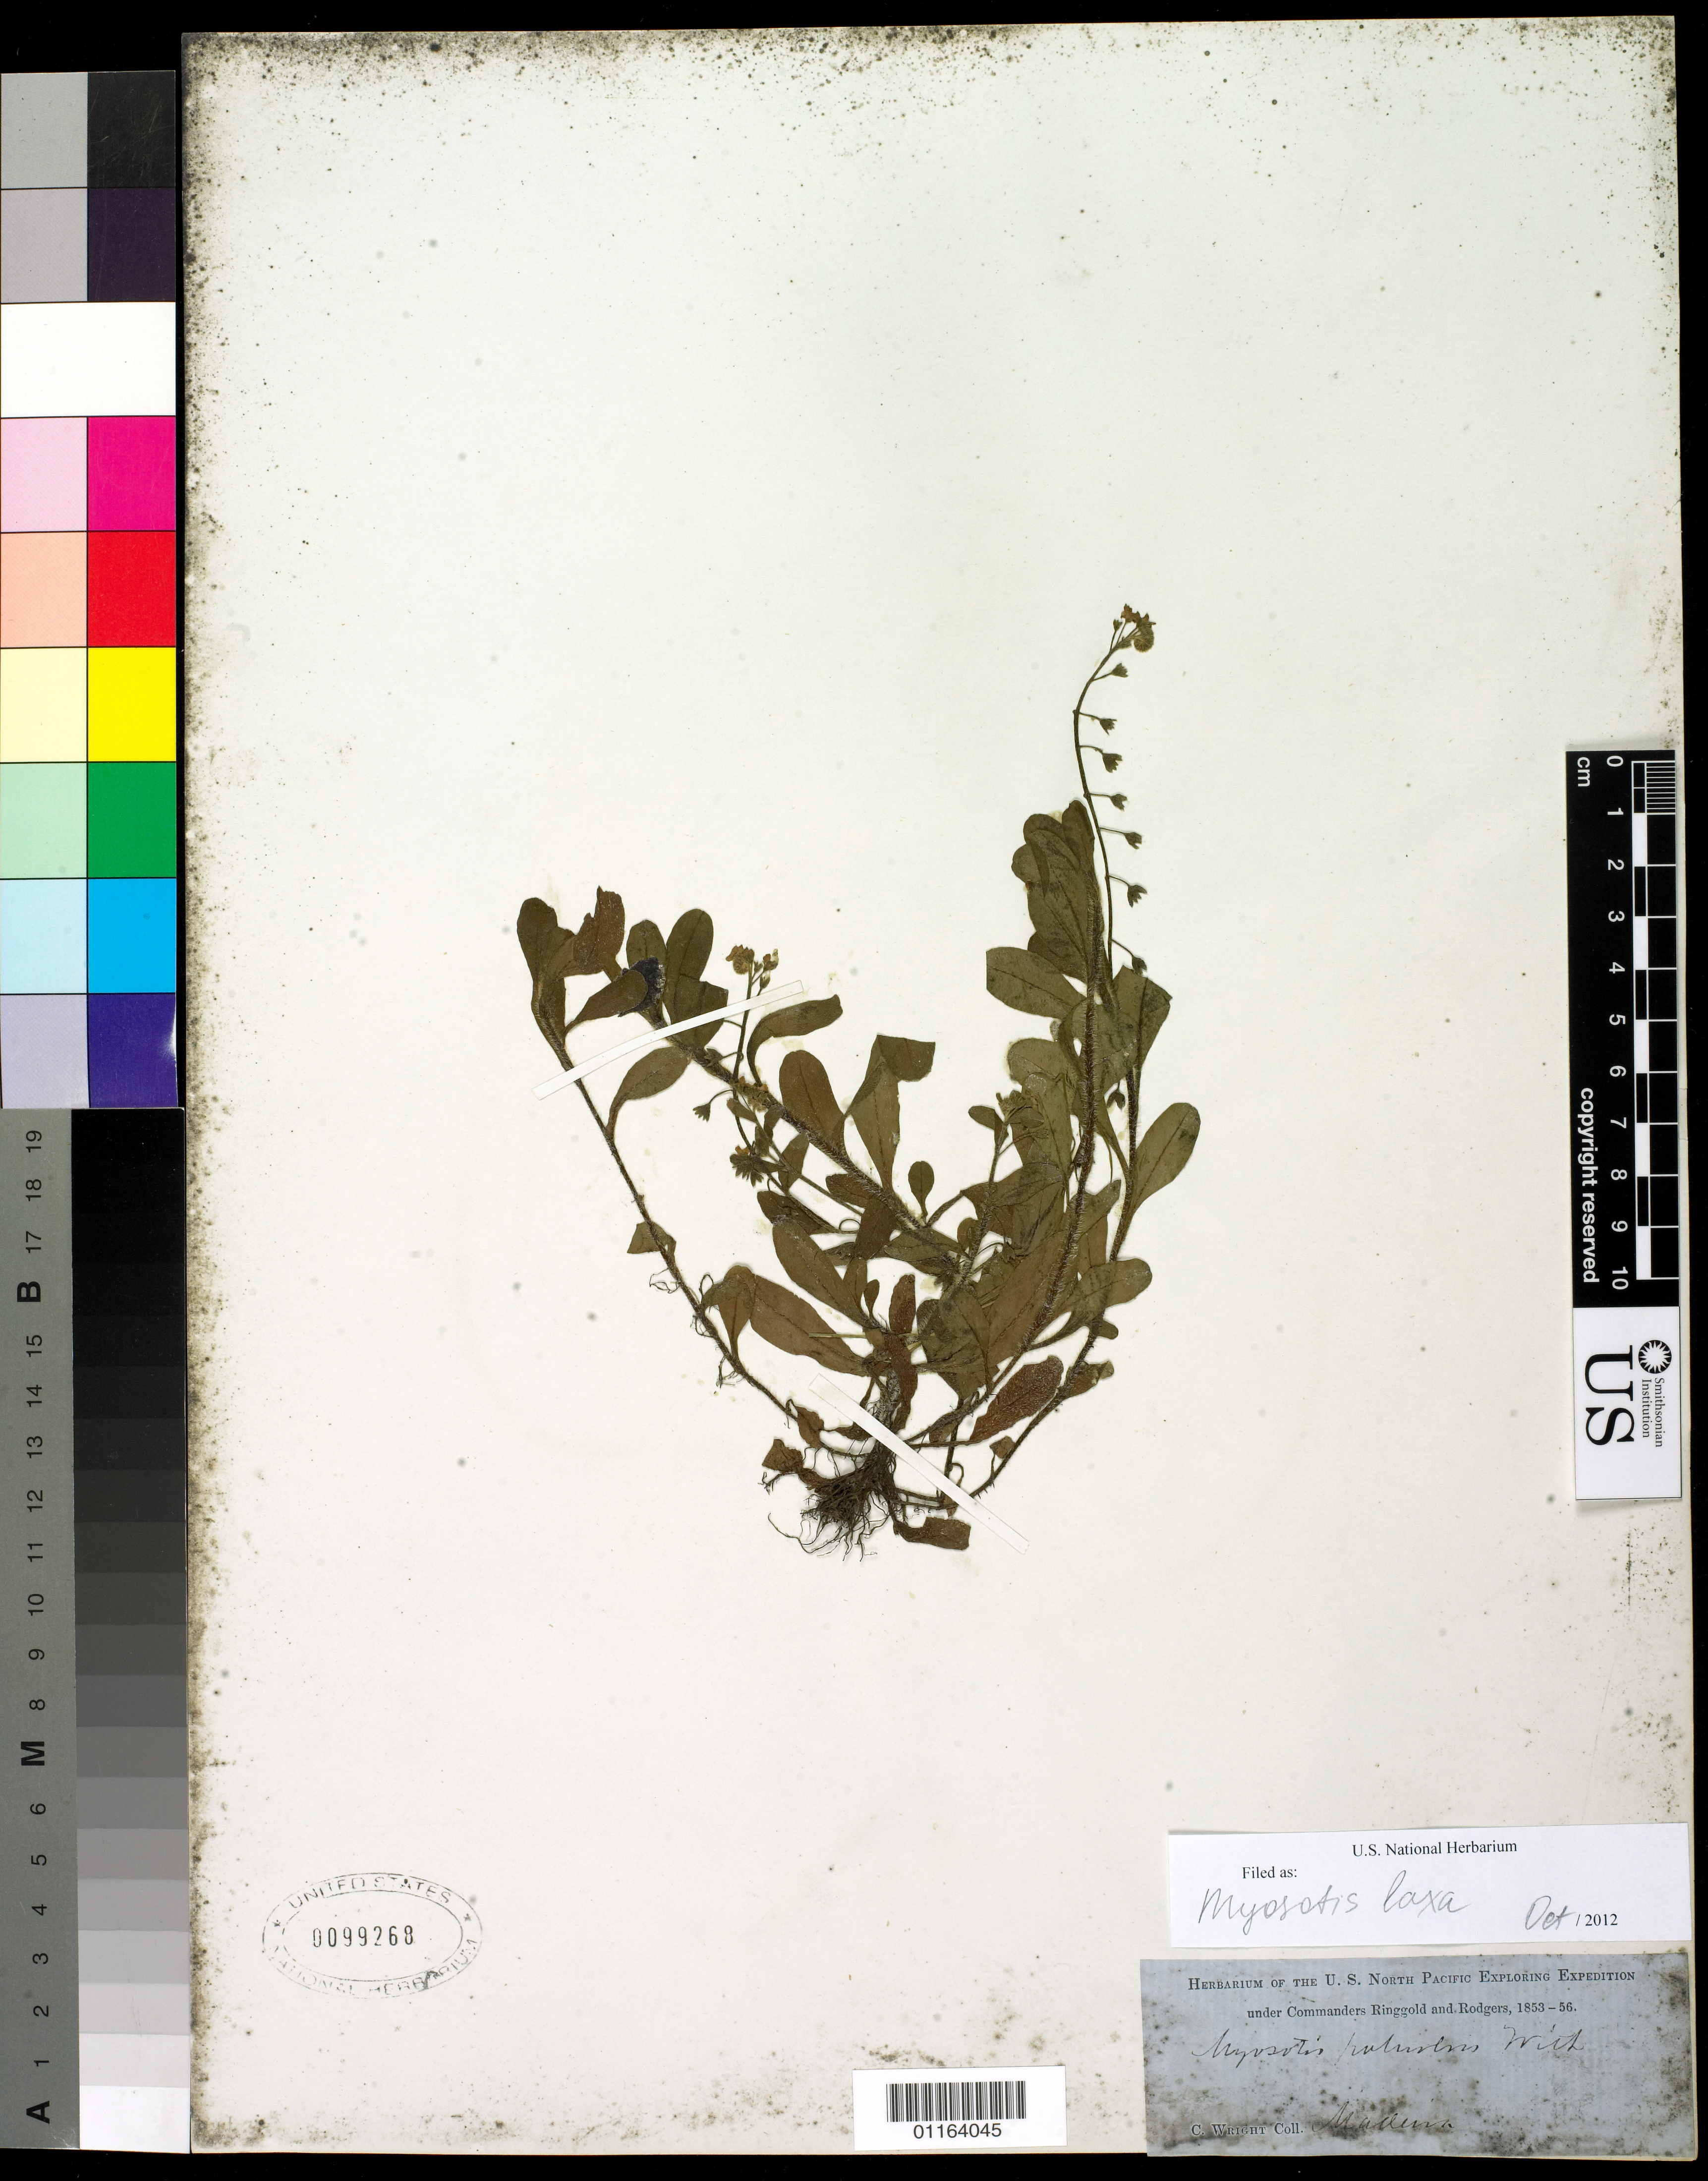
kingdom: Plantae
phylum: Tracheophyta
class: Magnoliopsida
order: Boraginales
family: Boraginaceae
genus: Myosotis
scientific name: Myosotis laxa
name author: F. Lehm.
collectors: C. Wright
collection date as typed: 1853 to -- --- 1856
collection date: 1853/1856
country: United States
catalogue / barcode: US 99268